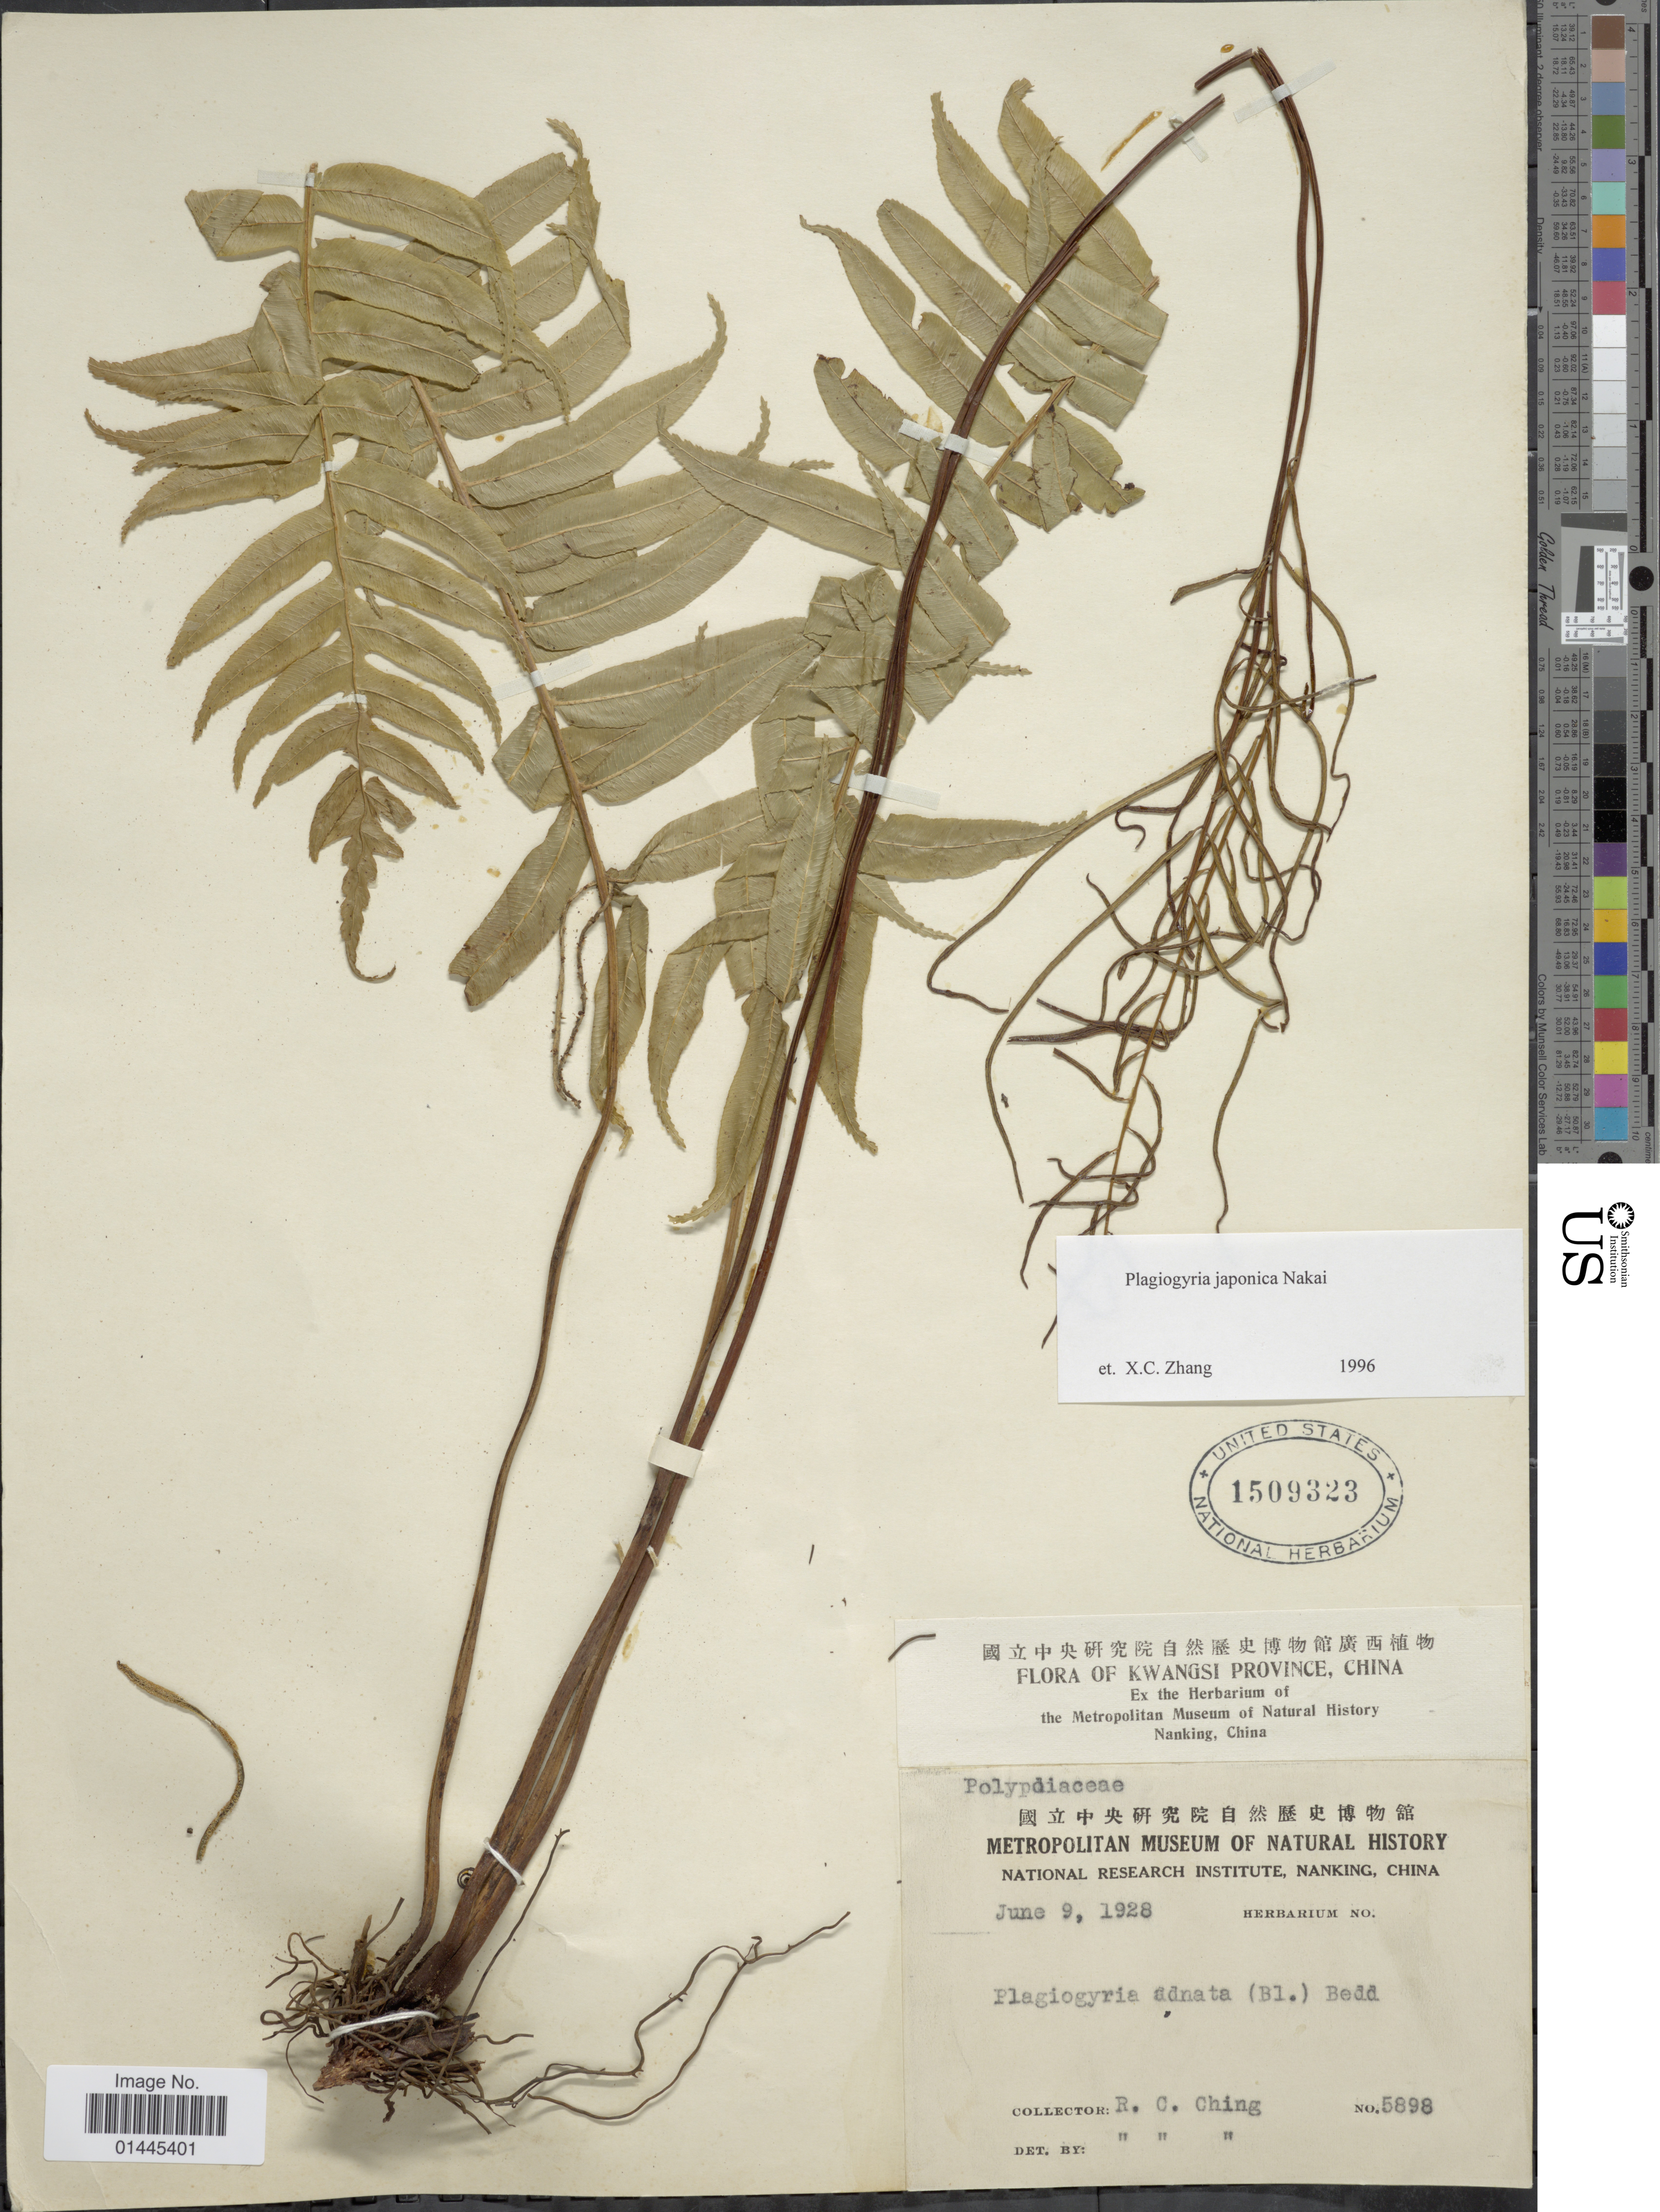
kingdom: Plantae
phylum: Tracheophyta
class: Polypodiopsida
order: Cyatheales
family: Plagiogyriaceae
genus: Plagiogyria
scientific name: Plagiogyria japonica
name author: Nakai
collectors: R. C. Ching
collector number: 5898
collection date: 1928-06-09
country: China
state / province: Guangxi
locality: Kwangsi Province.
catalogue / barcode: US 1509323